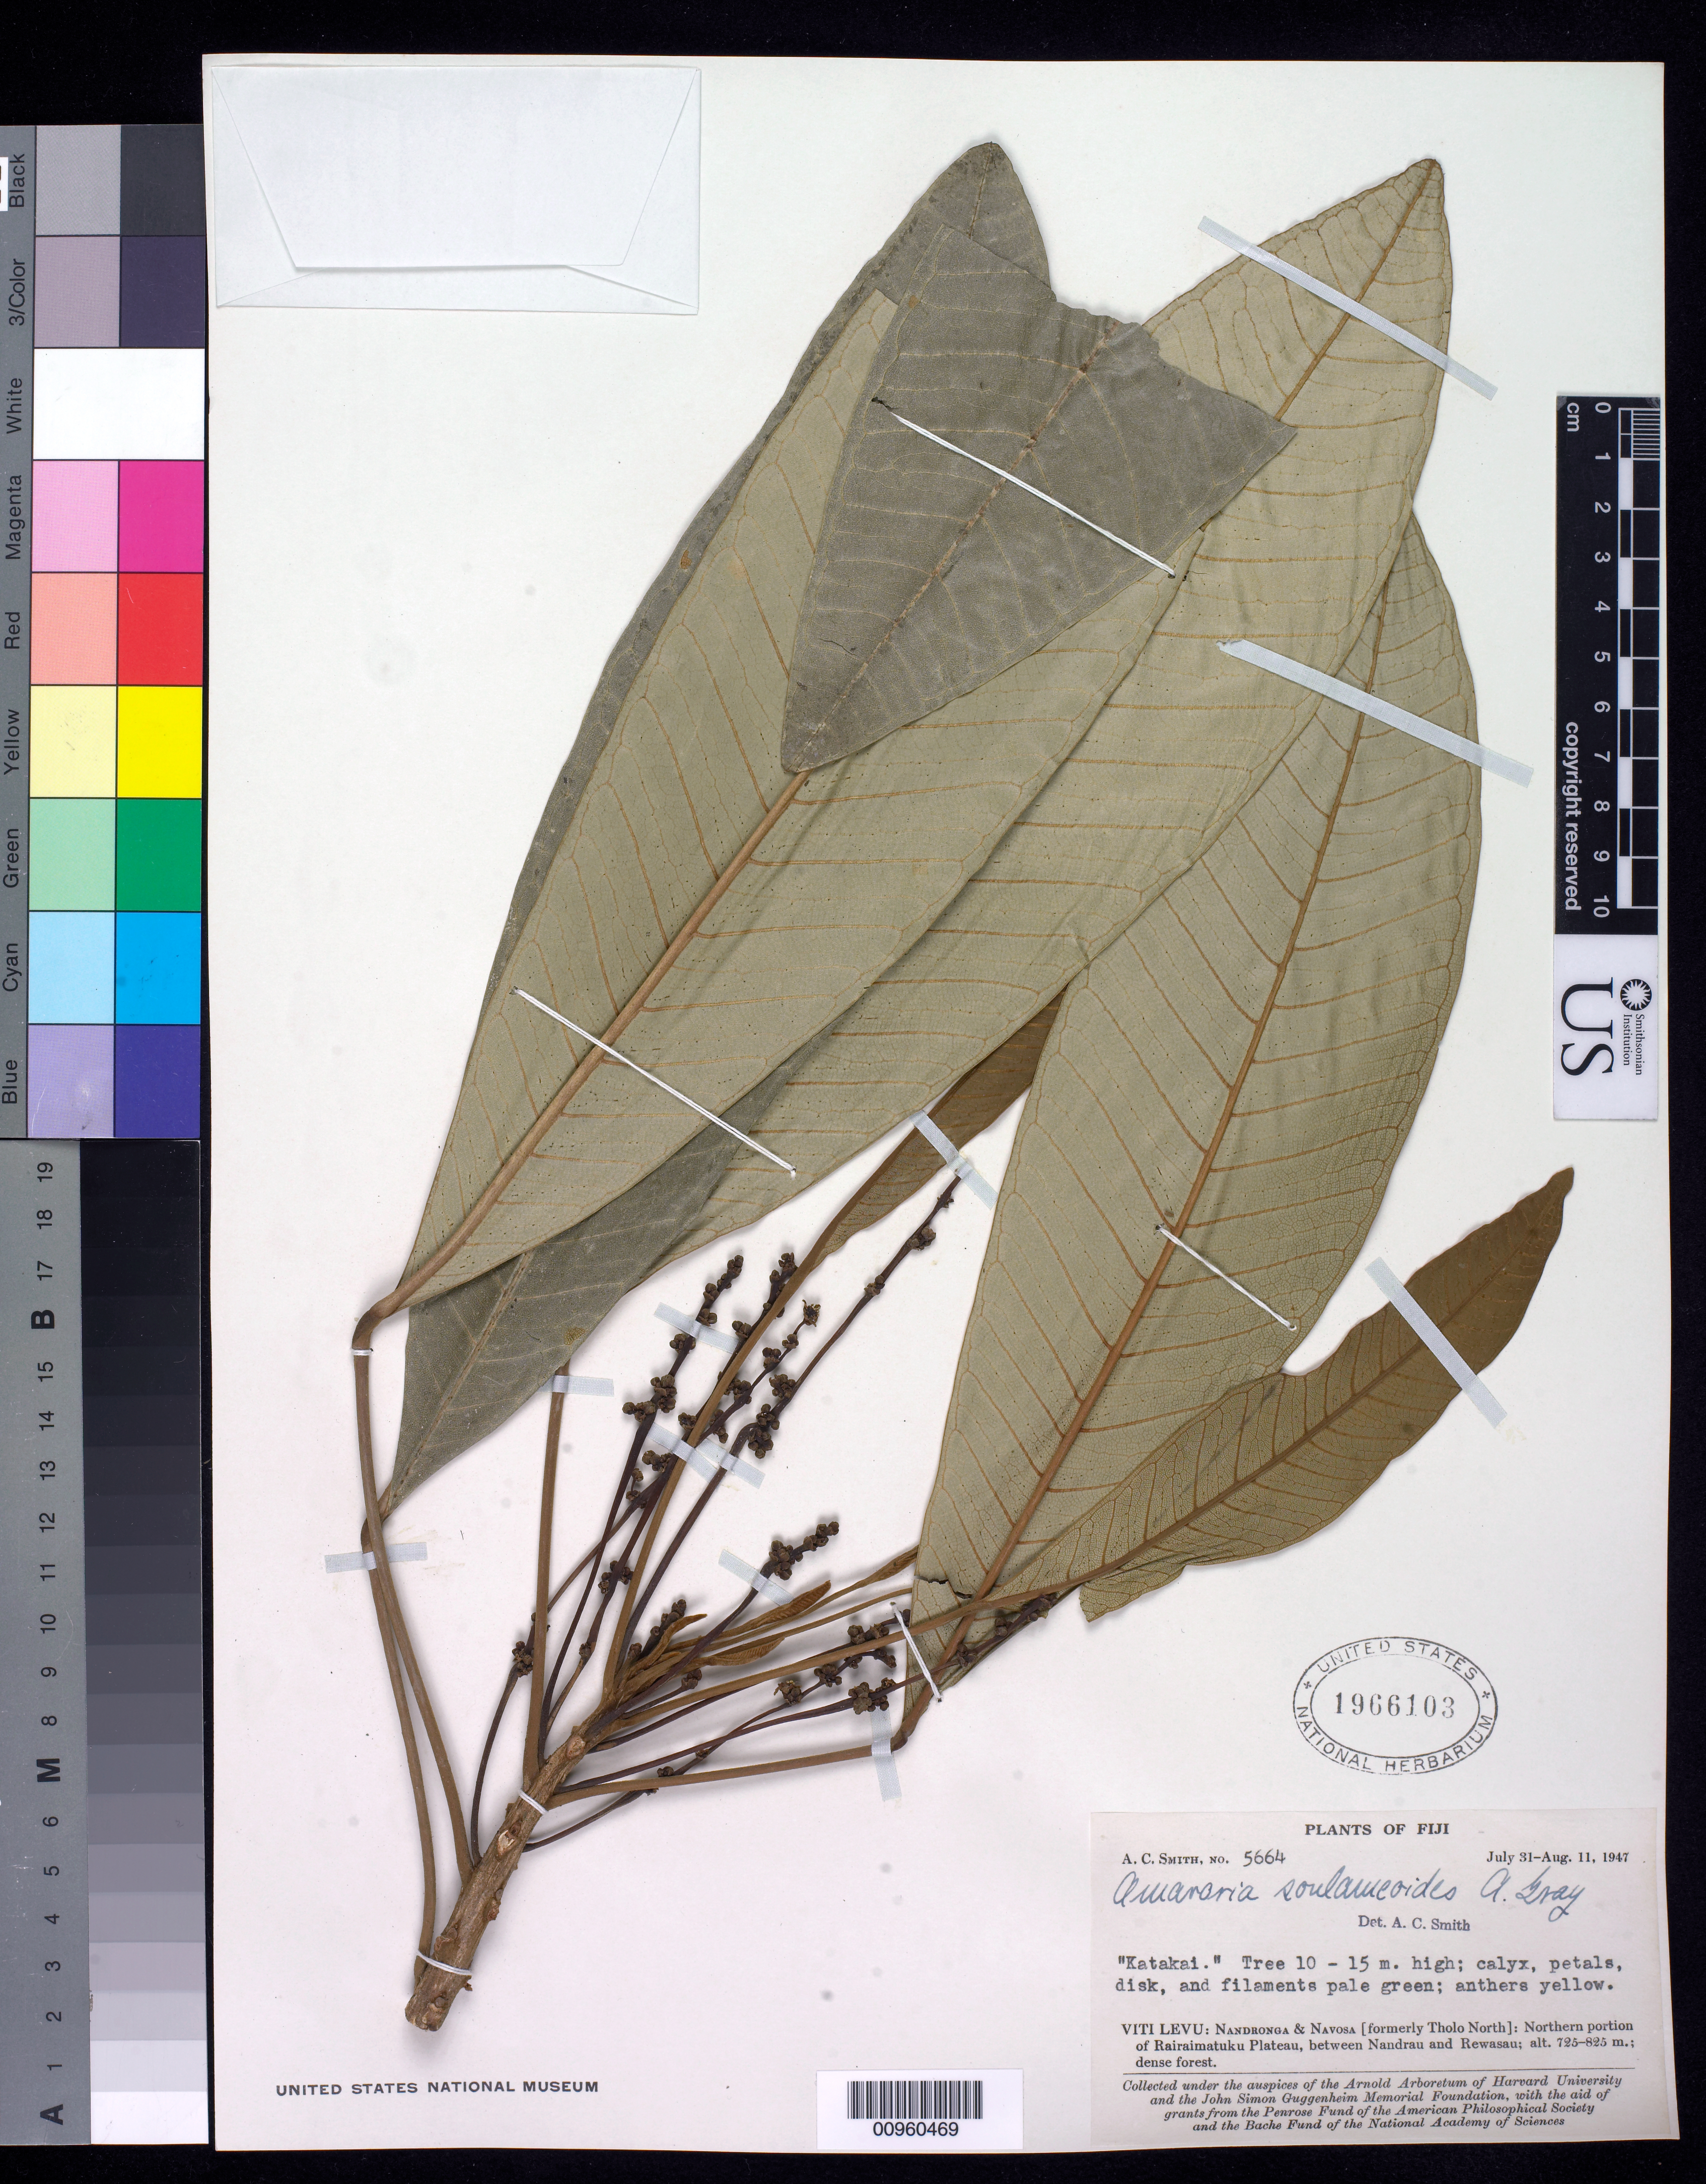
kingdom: Plantae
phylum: Tracheophyta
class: Magnoliopsida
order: Sapindales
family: Simaroubaceae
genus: Soulamea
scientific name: Soulamea soulameoides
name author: (A. Gray) Noot.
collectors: C. A. Smith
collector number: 5664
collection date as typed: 31 Jul 1947 to 11 Aug 1947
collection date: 1947-07-31/1947-08-11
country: Fiji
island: Viti Levu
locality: Fiji, Nandronga and Navosa, Northern portion of Rairaimatuku Plateau, between Nandrau and Rewasau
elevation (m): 725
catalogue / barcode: US 1966103